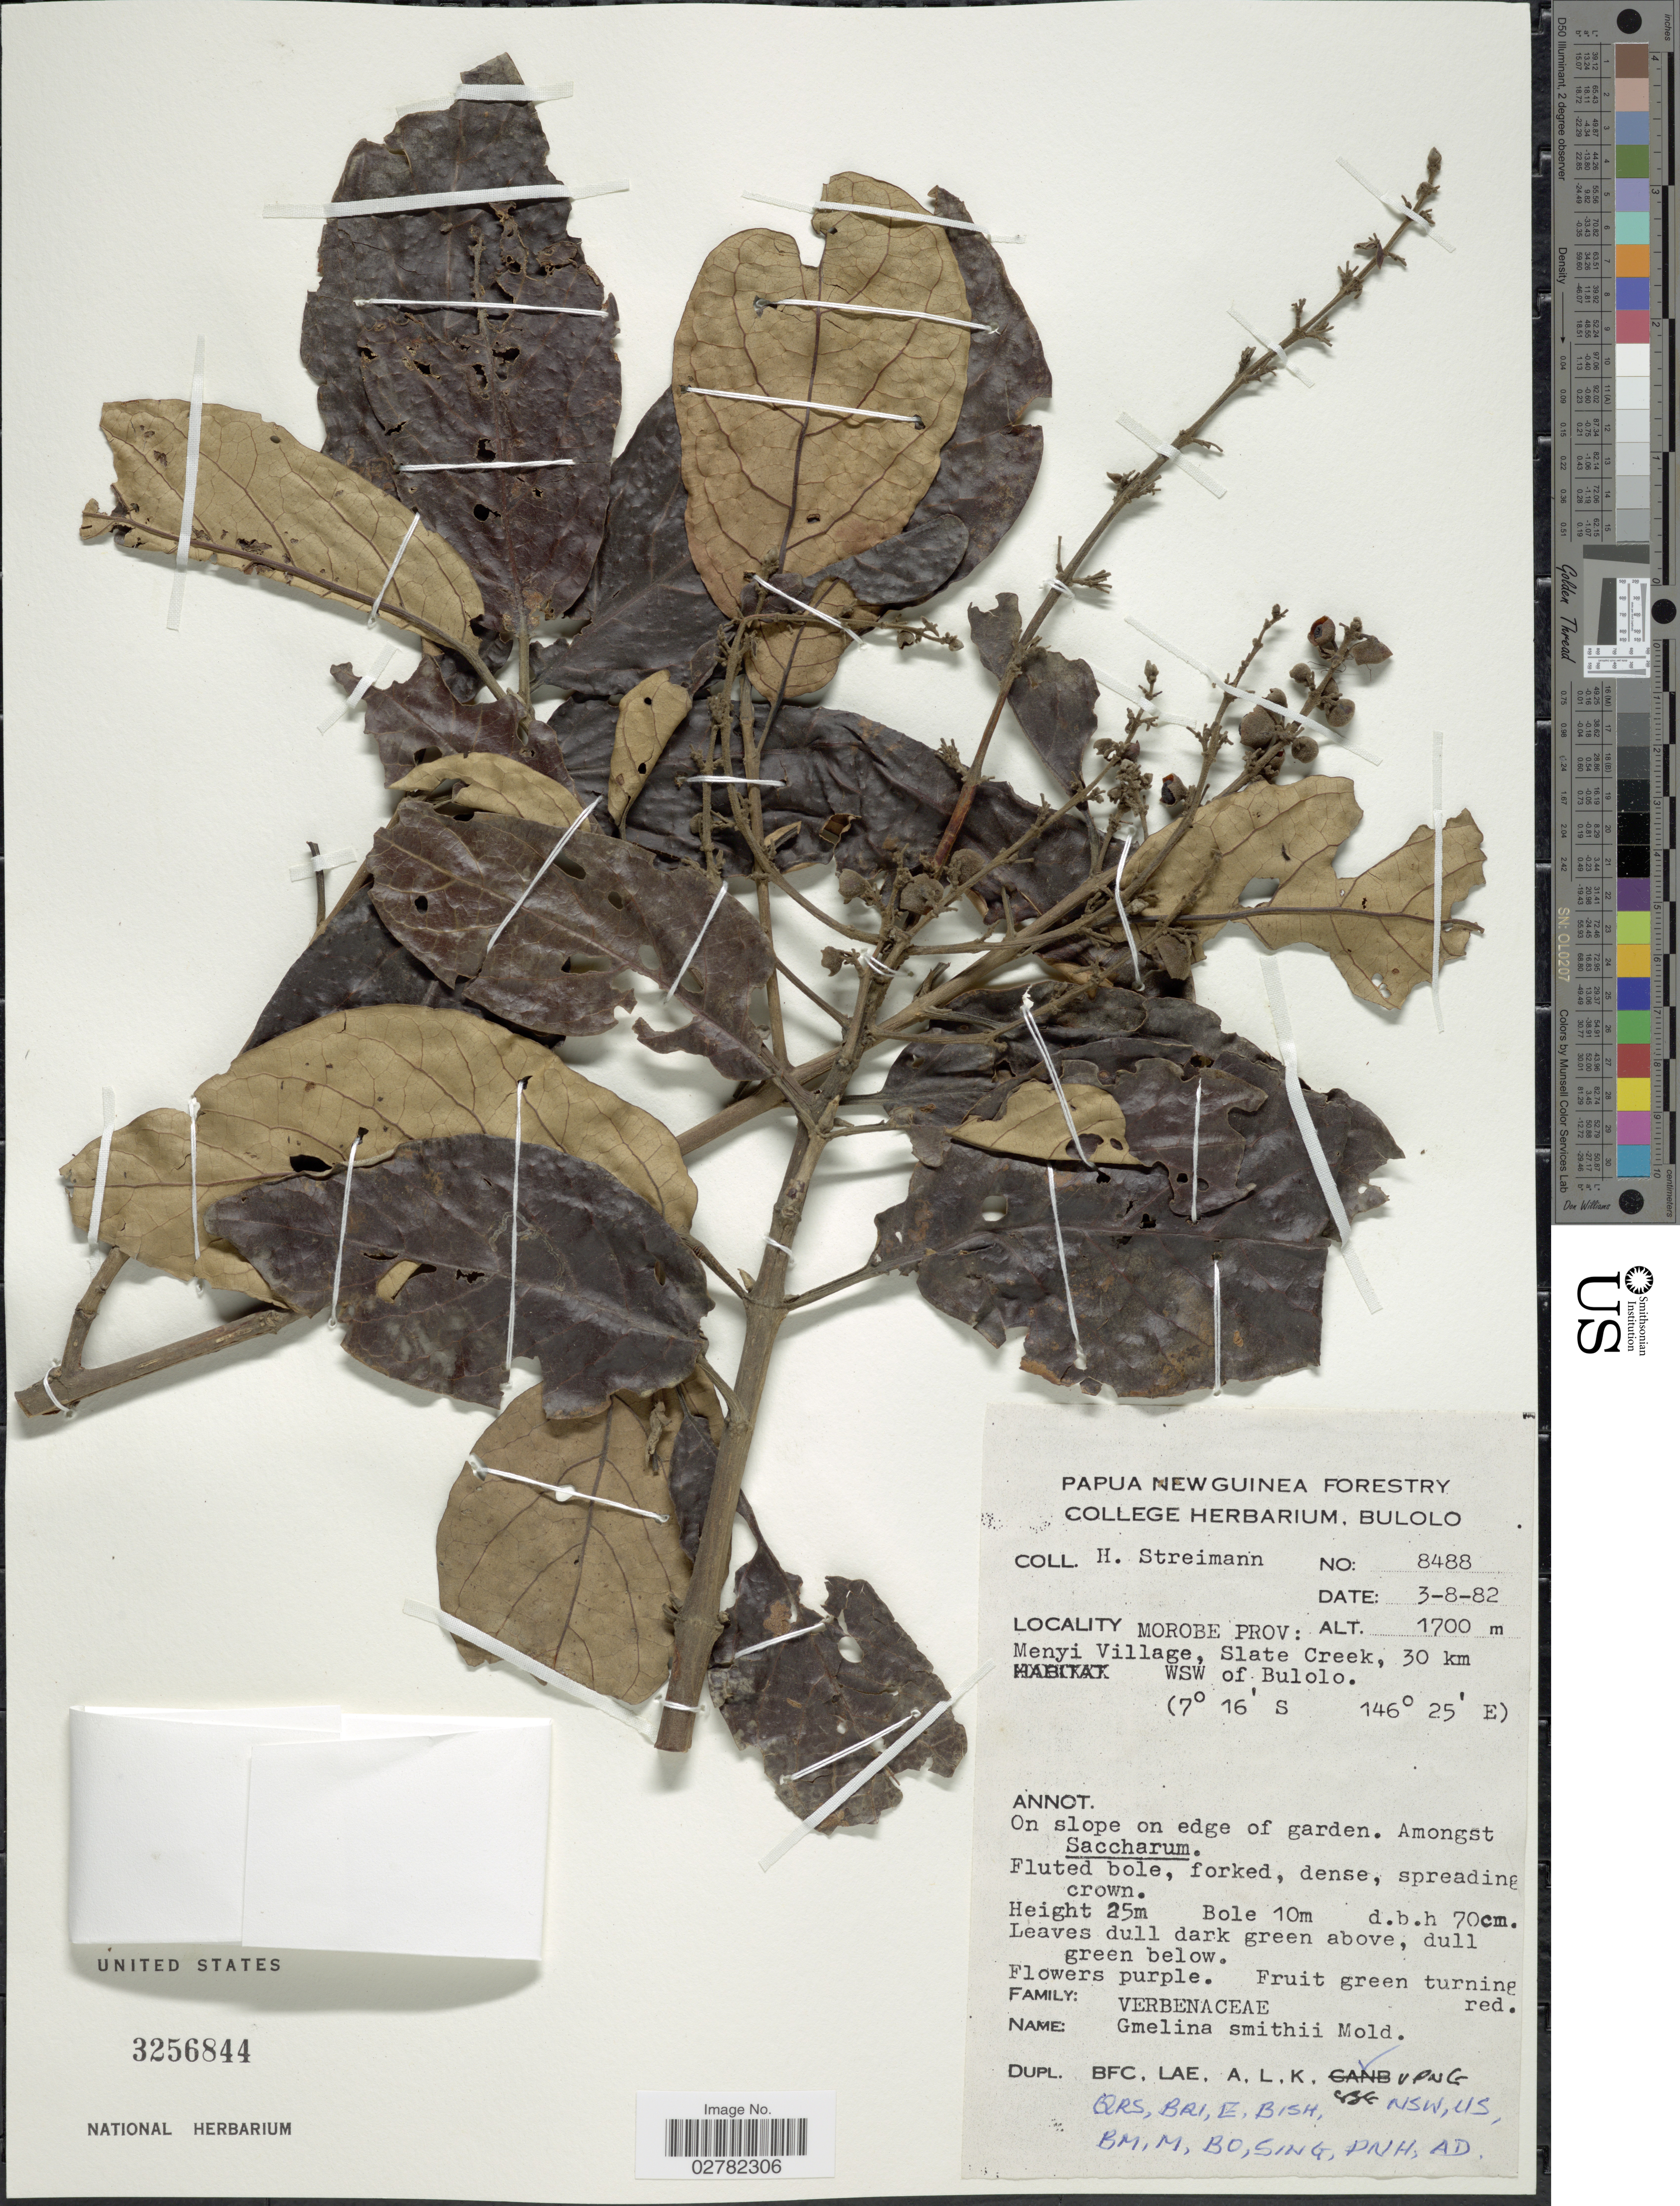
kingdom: Plantae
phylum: Tracheophyta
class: Magnoliopsida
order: Lamiales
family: Lamiaceae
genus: Gmelina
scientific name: Gmelina smithii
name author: Moldenke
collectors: H. Streimann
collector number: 8488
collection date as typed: Transcribed d/m/y: 3/8/82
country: Papua New Guinea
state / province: Morobe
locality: Morobe Prov: Menyi Village, Slate Creek, 30 km WSW of Bulolo. On slope on edge of garden.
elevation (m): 1700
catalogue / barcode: US 3256844